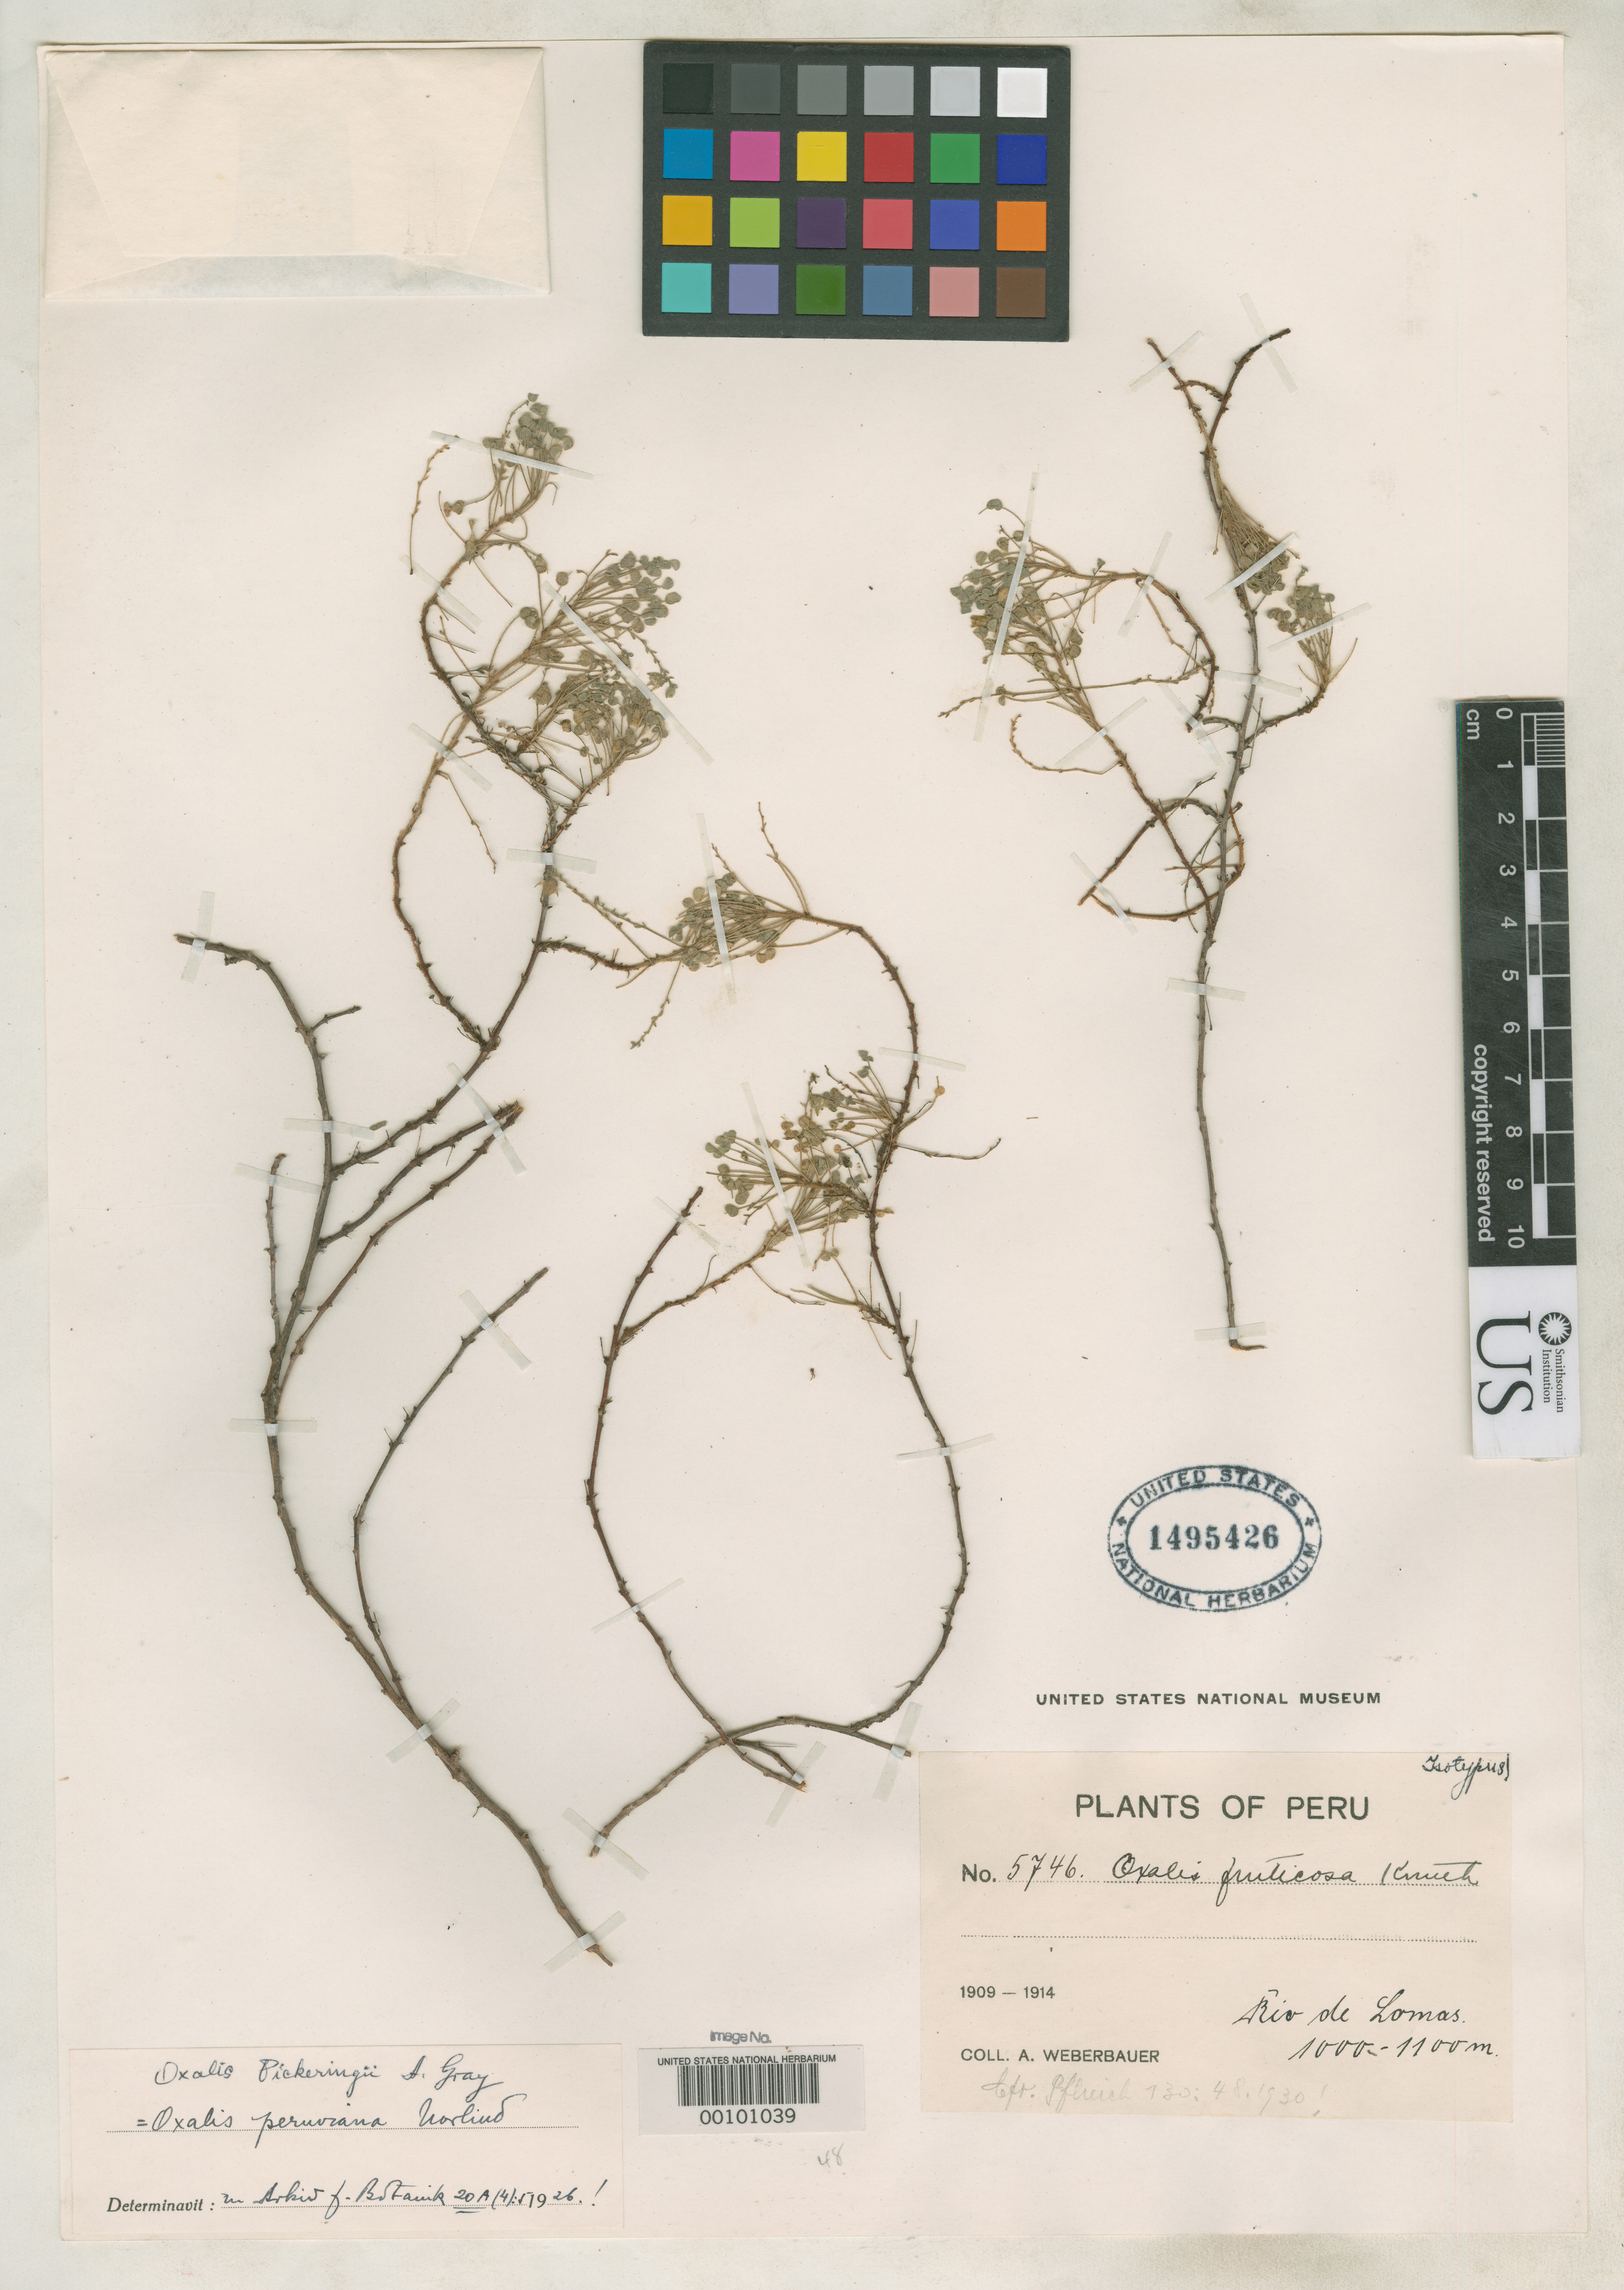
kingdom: Plantae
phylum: Tracheophyta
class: Magnoliopsida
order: Oxalidales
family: Oxalidaceae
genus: Oxalis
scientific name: Oxalis fruticosa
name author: R. Knuth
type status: Isotype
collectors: A. Weberbauer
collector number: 5746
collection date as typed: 1909 to -- --- 1914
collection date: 1909/1914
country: Peru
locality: Río de Lomas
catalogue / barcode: US 1495426